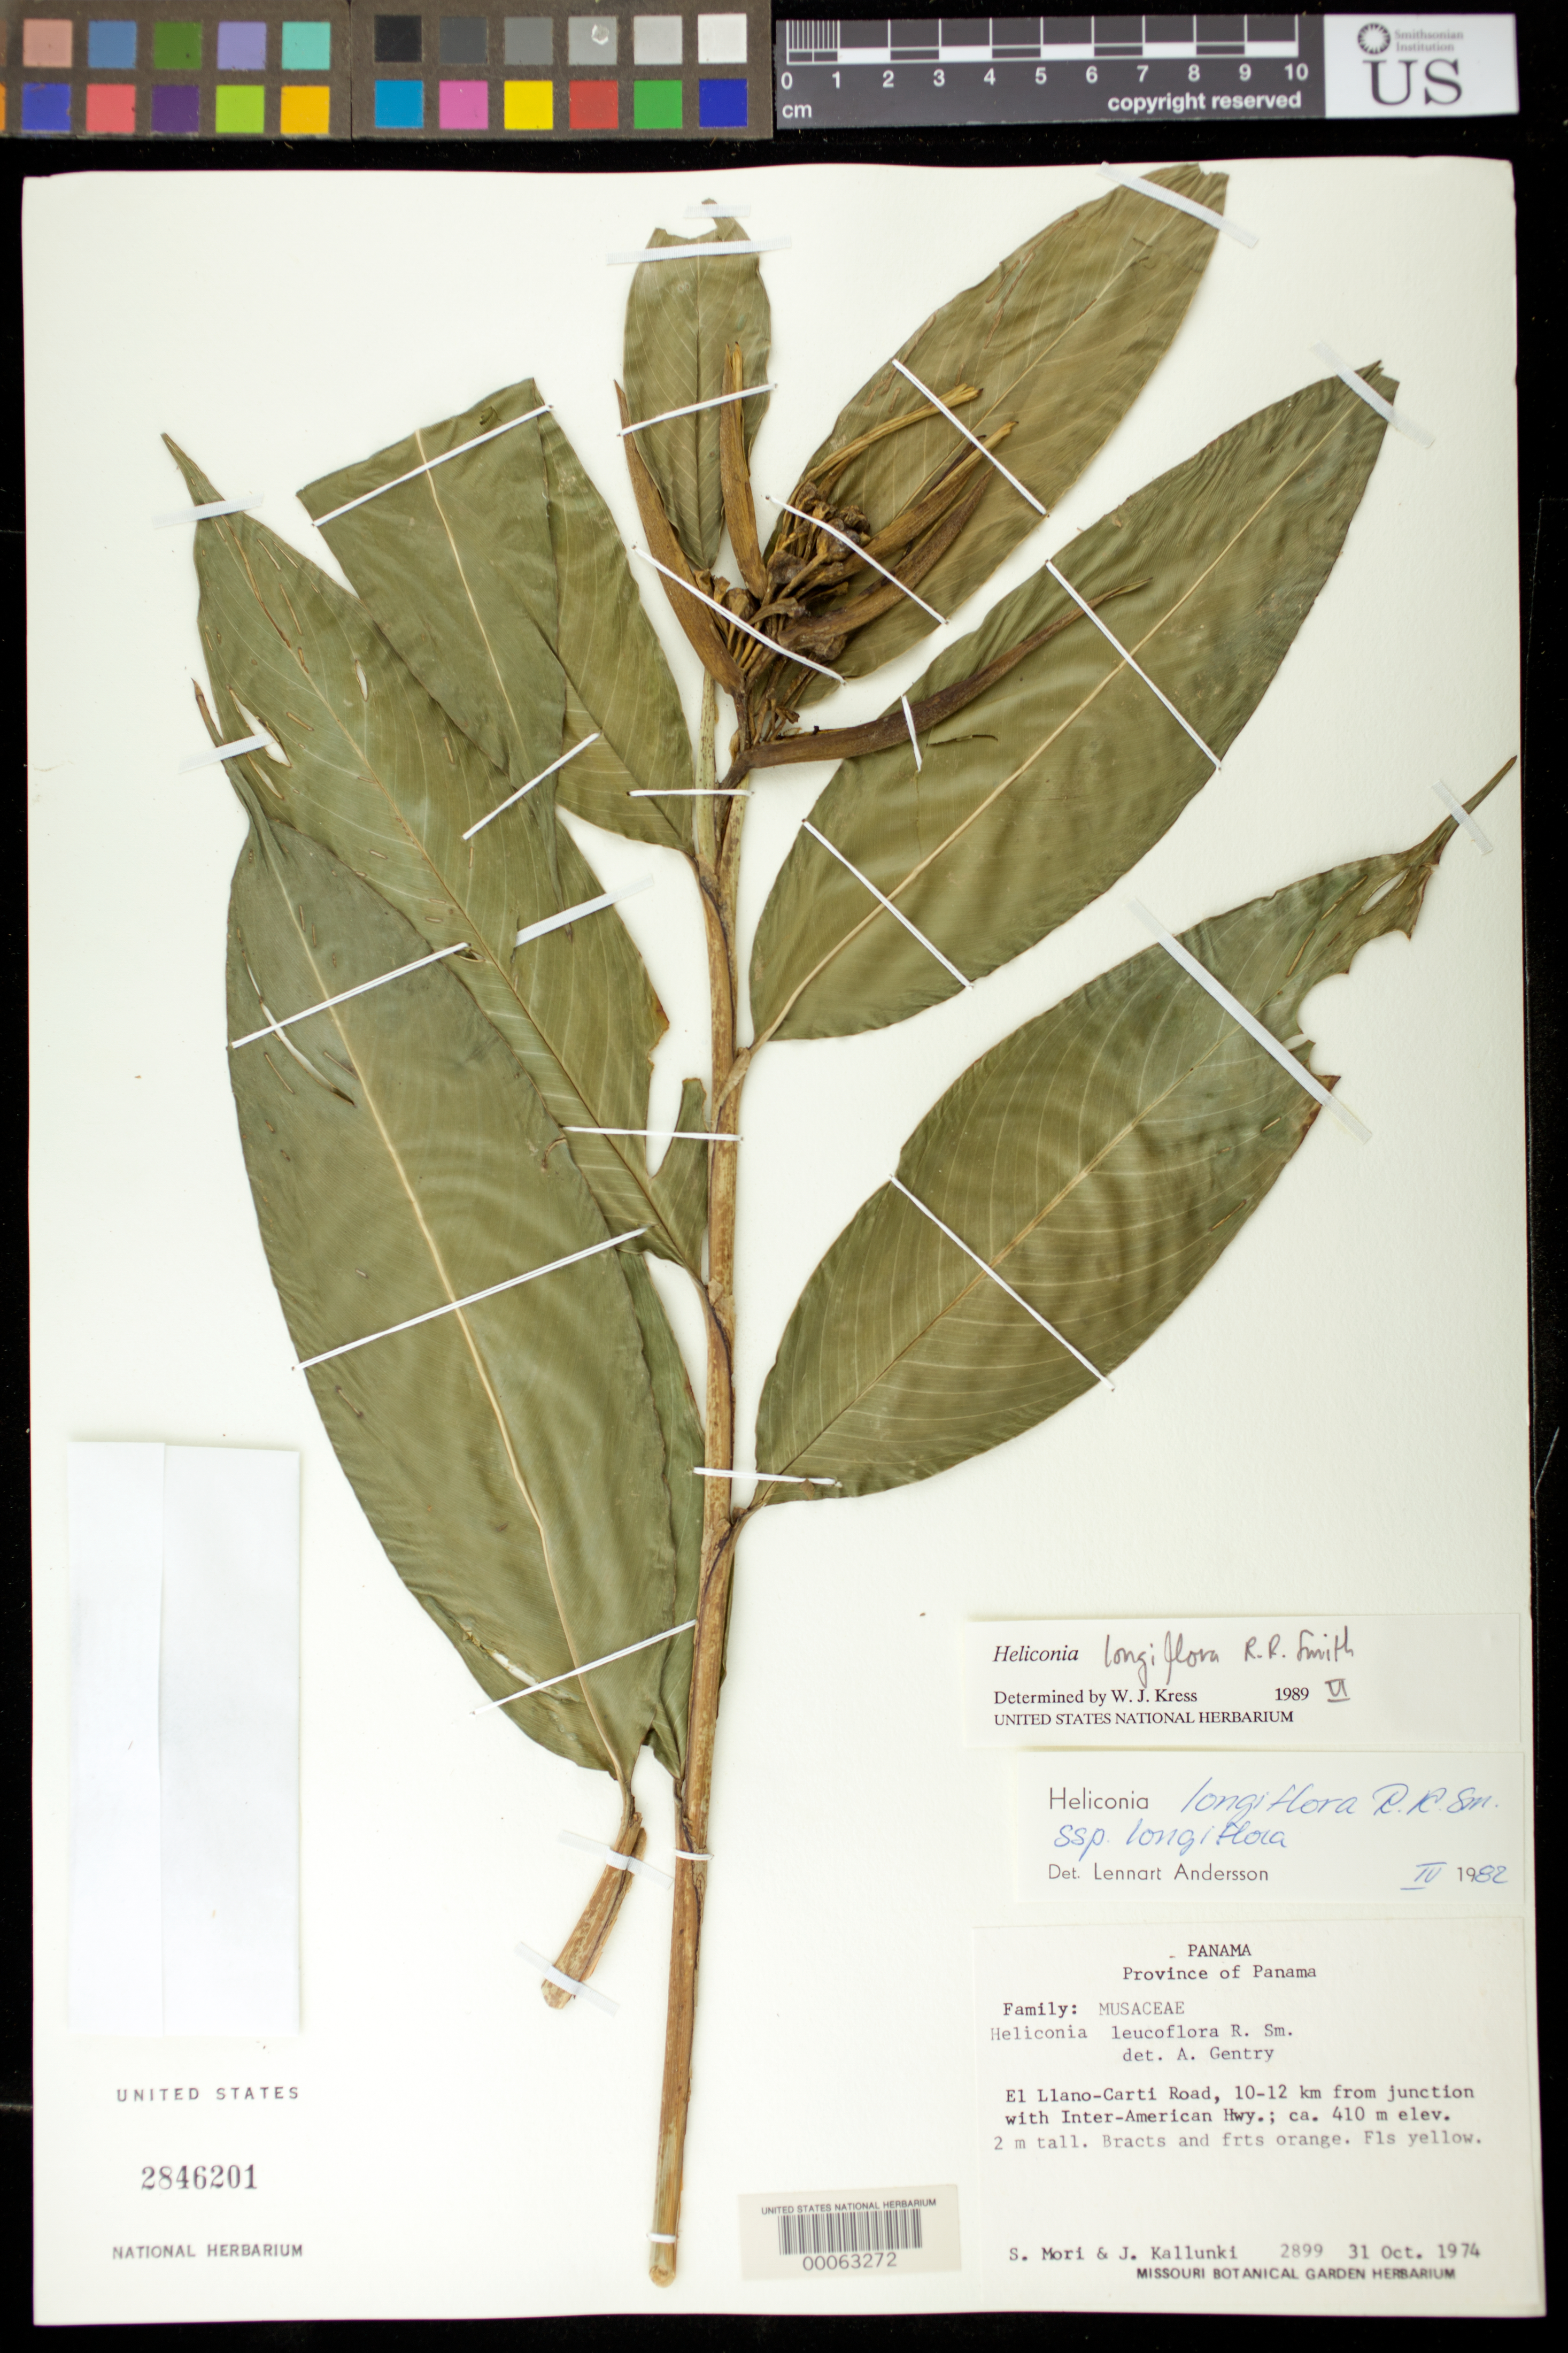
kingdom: Plantae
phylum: Tracheophyta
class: Liliopsida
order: Zingiberales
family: Heliconiaceae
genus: Heliconia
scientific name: Heliconia longiflora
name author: R.R. Sm.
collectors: S. Mori & J. Kallunki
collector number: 2899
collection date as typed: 31 Oct 1974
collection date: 1974-10-31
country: Panama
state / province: Panamá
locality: El Llano-Carti road, 10-12 km from junction with inter-American Hwy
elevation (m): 410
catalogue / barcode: US 2846201